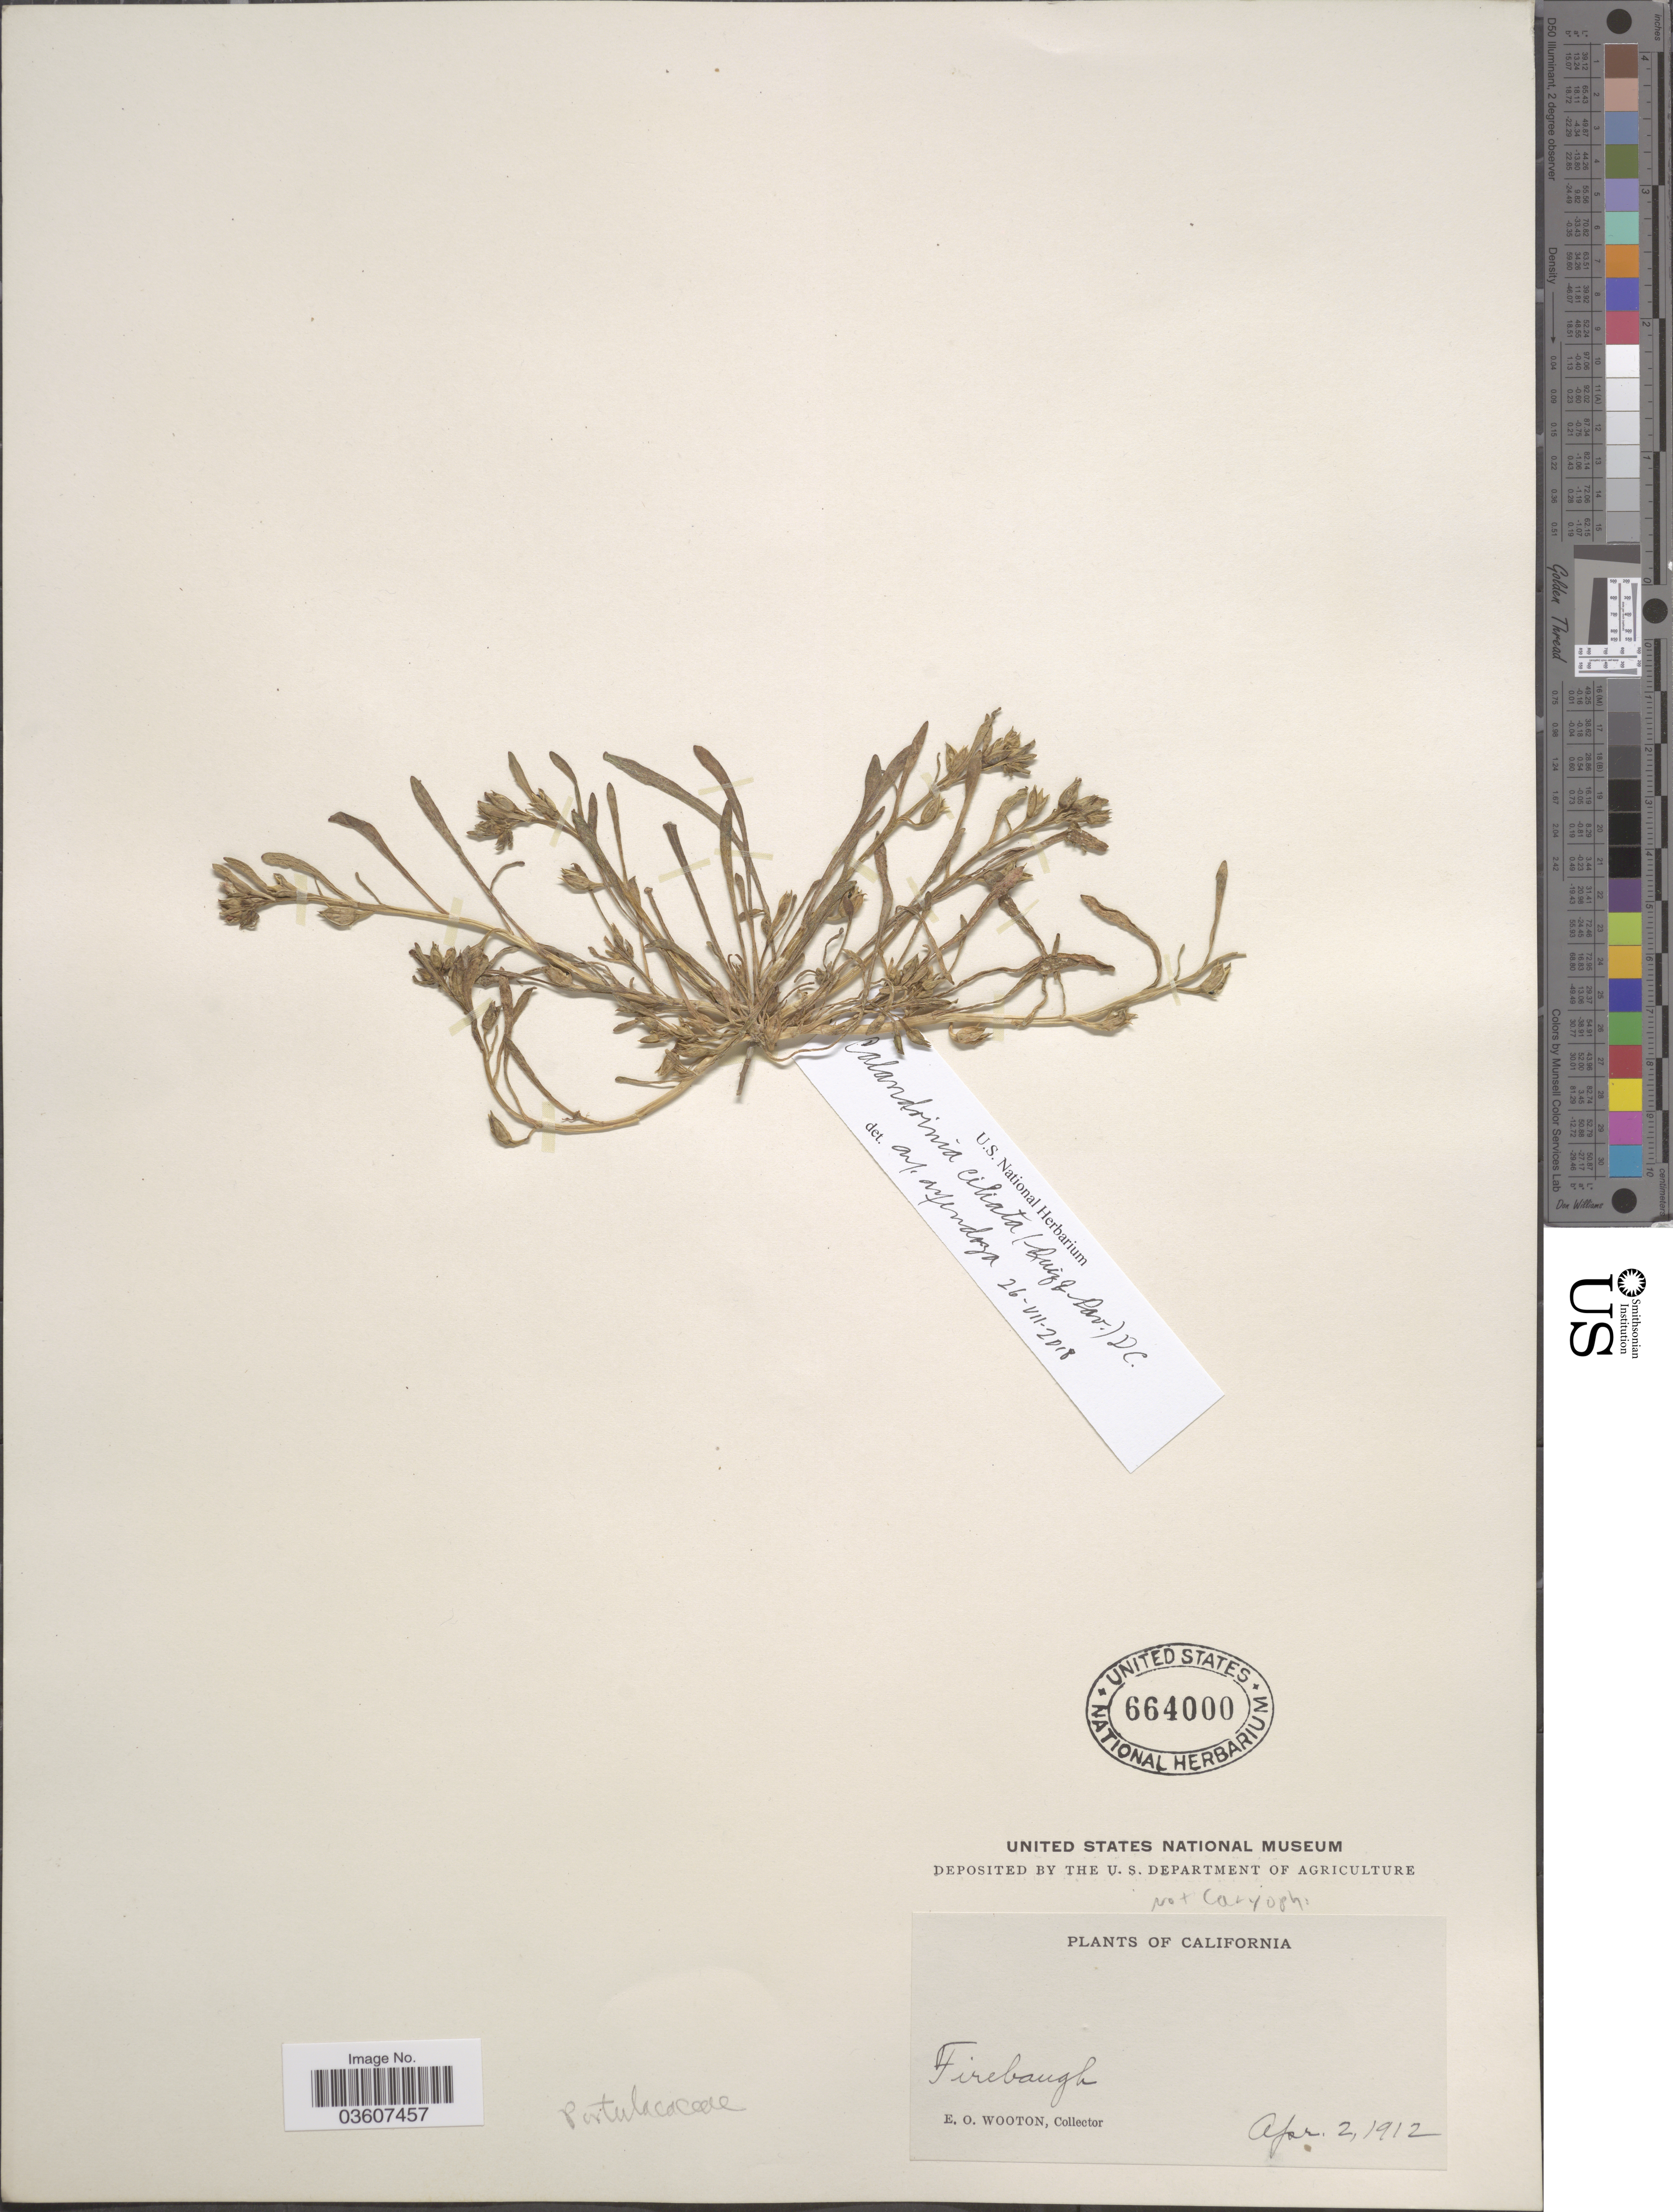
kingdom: Plantae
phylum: Tracheophyta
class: Magnoliopsida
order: Caryophyllales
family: Portulacaceae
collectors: E. O. Wooton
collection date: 1912-04-02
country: United States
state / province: California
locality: Firebaugh.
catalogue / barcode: US 664000